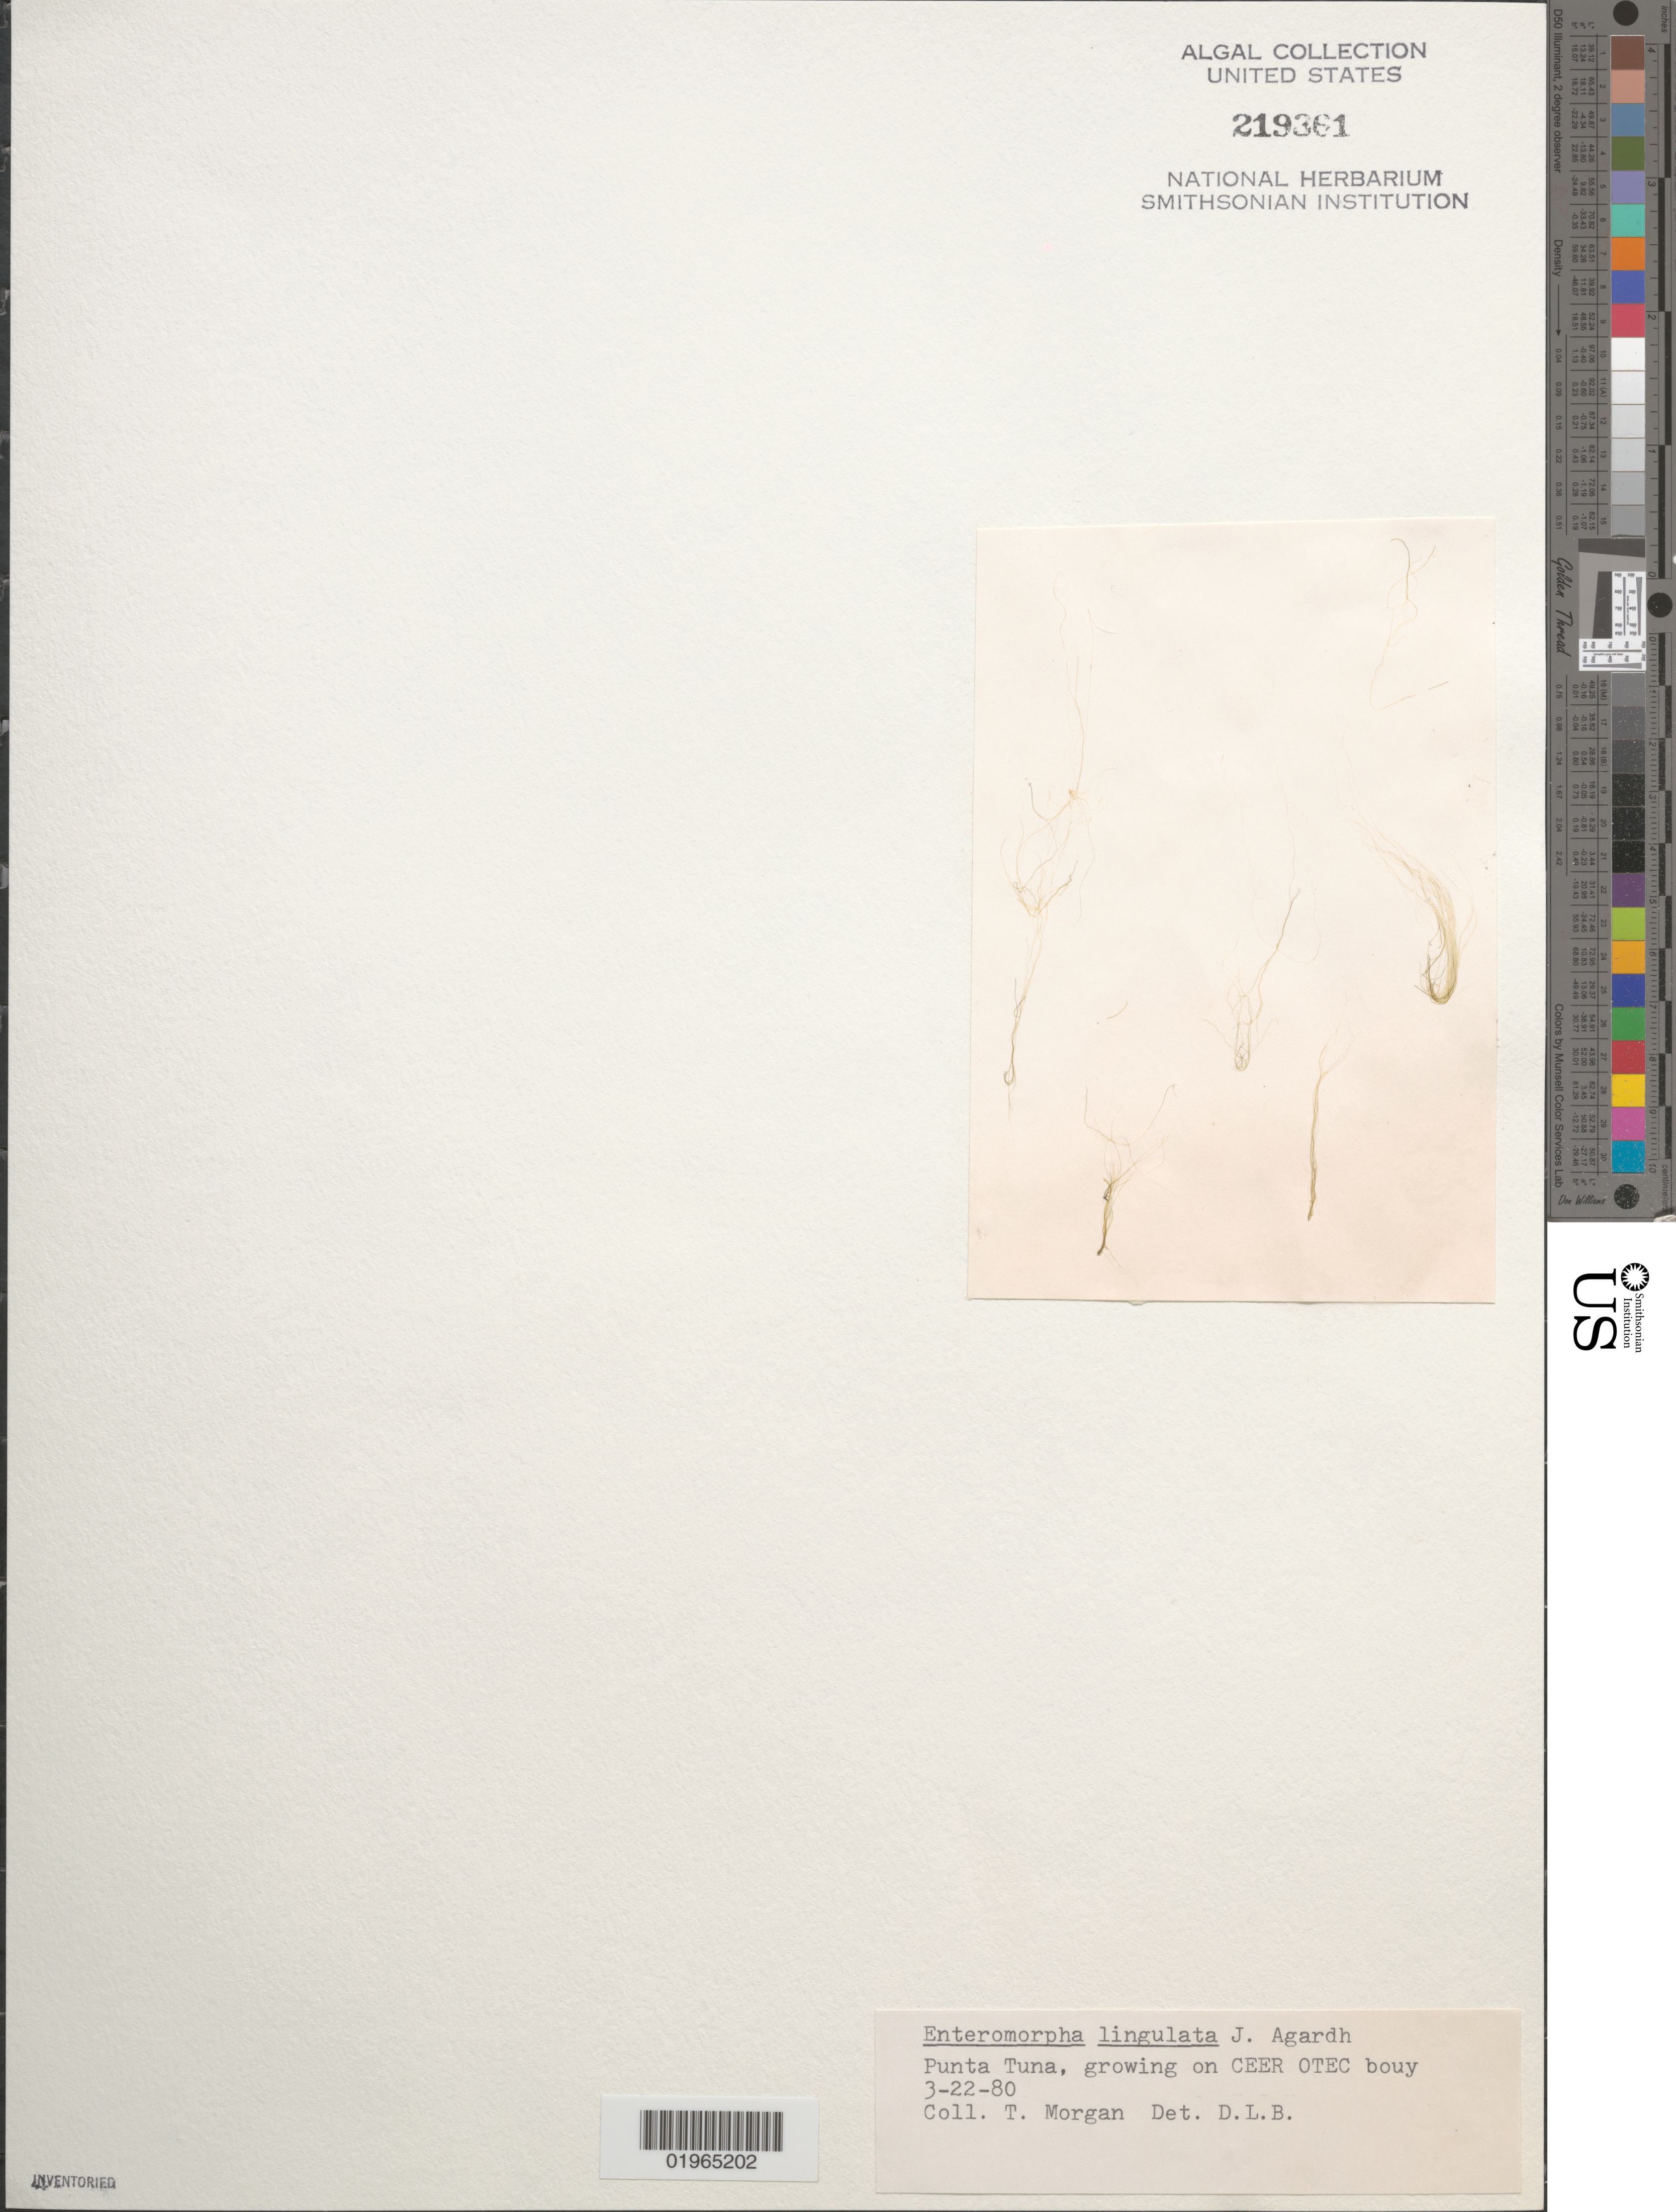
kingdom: Plantae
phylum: Chlorophyta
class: Ulvophyceae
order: Ulvales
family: Ulvaceae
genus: Enteromorpha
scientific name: Enteromorpha lingulata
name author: J. Agardh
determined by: Ballantine, D. L.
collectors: T. Morgan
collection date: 1980-03-22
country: Puerto Rico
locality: Punta Tuna, growing on CEER OTEC buoy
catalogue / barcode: US 219361